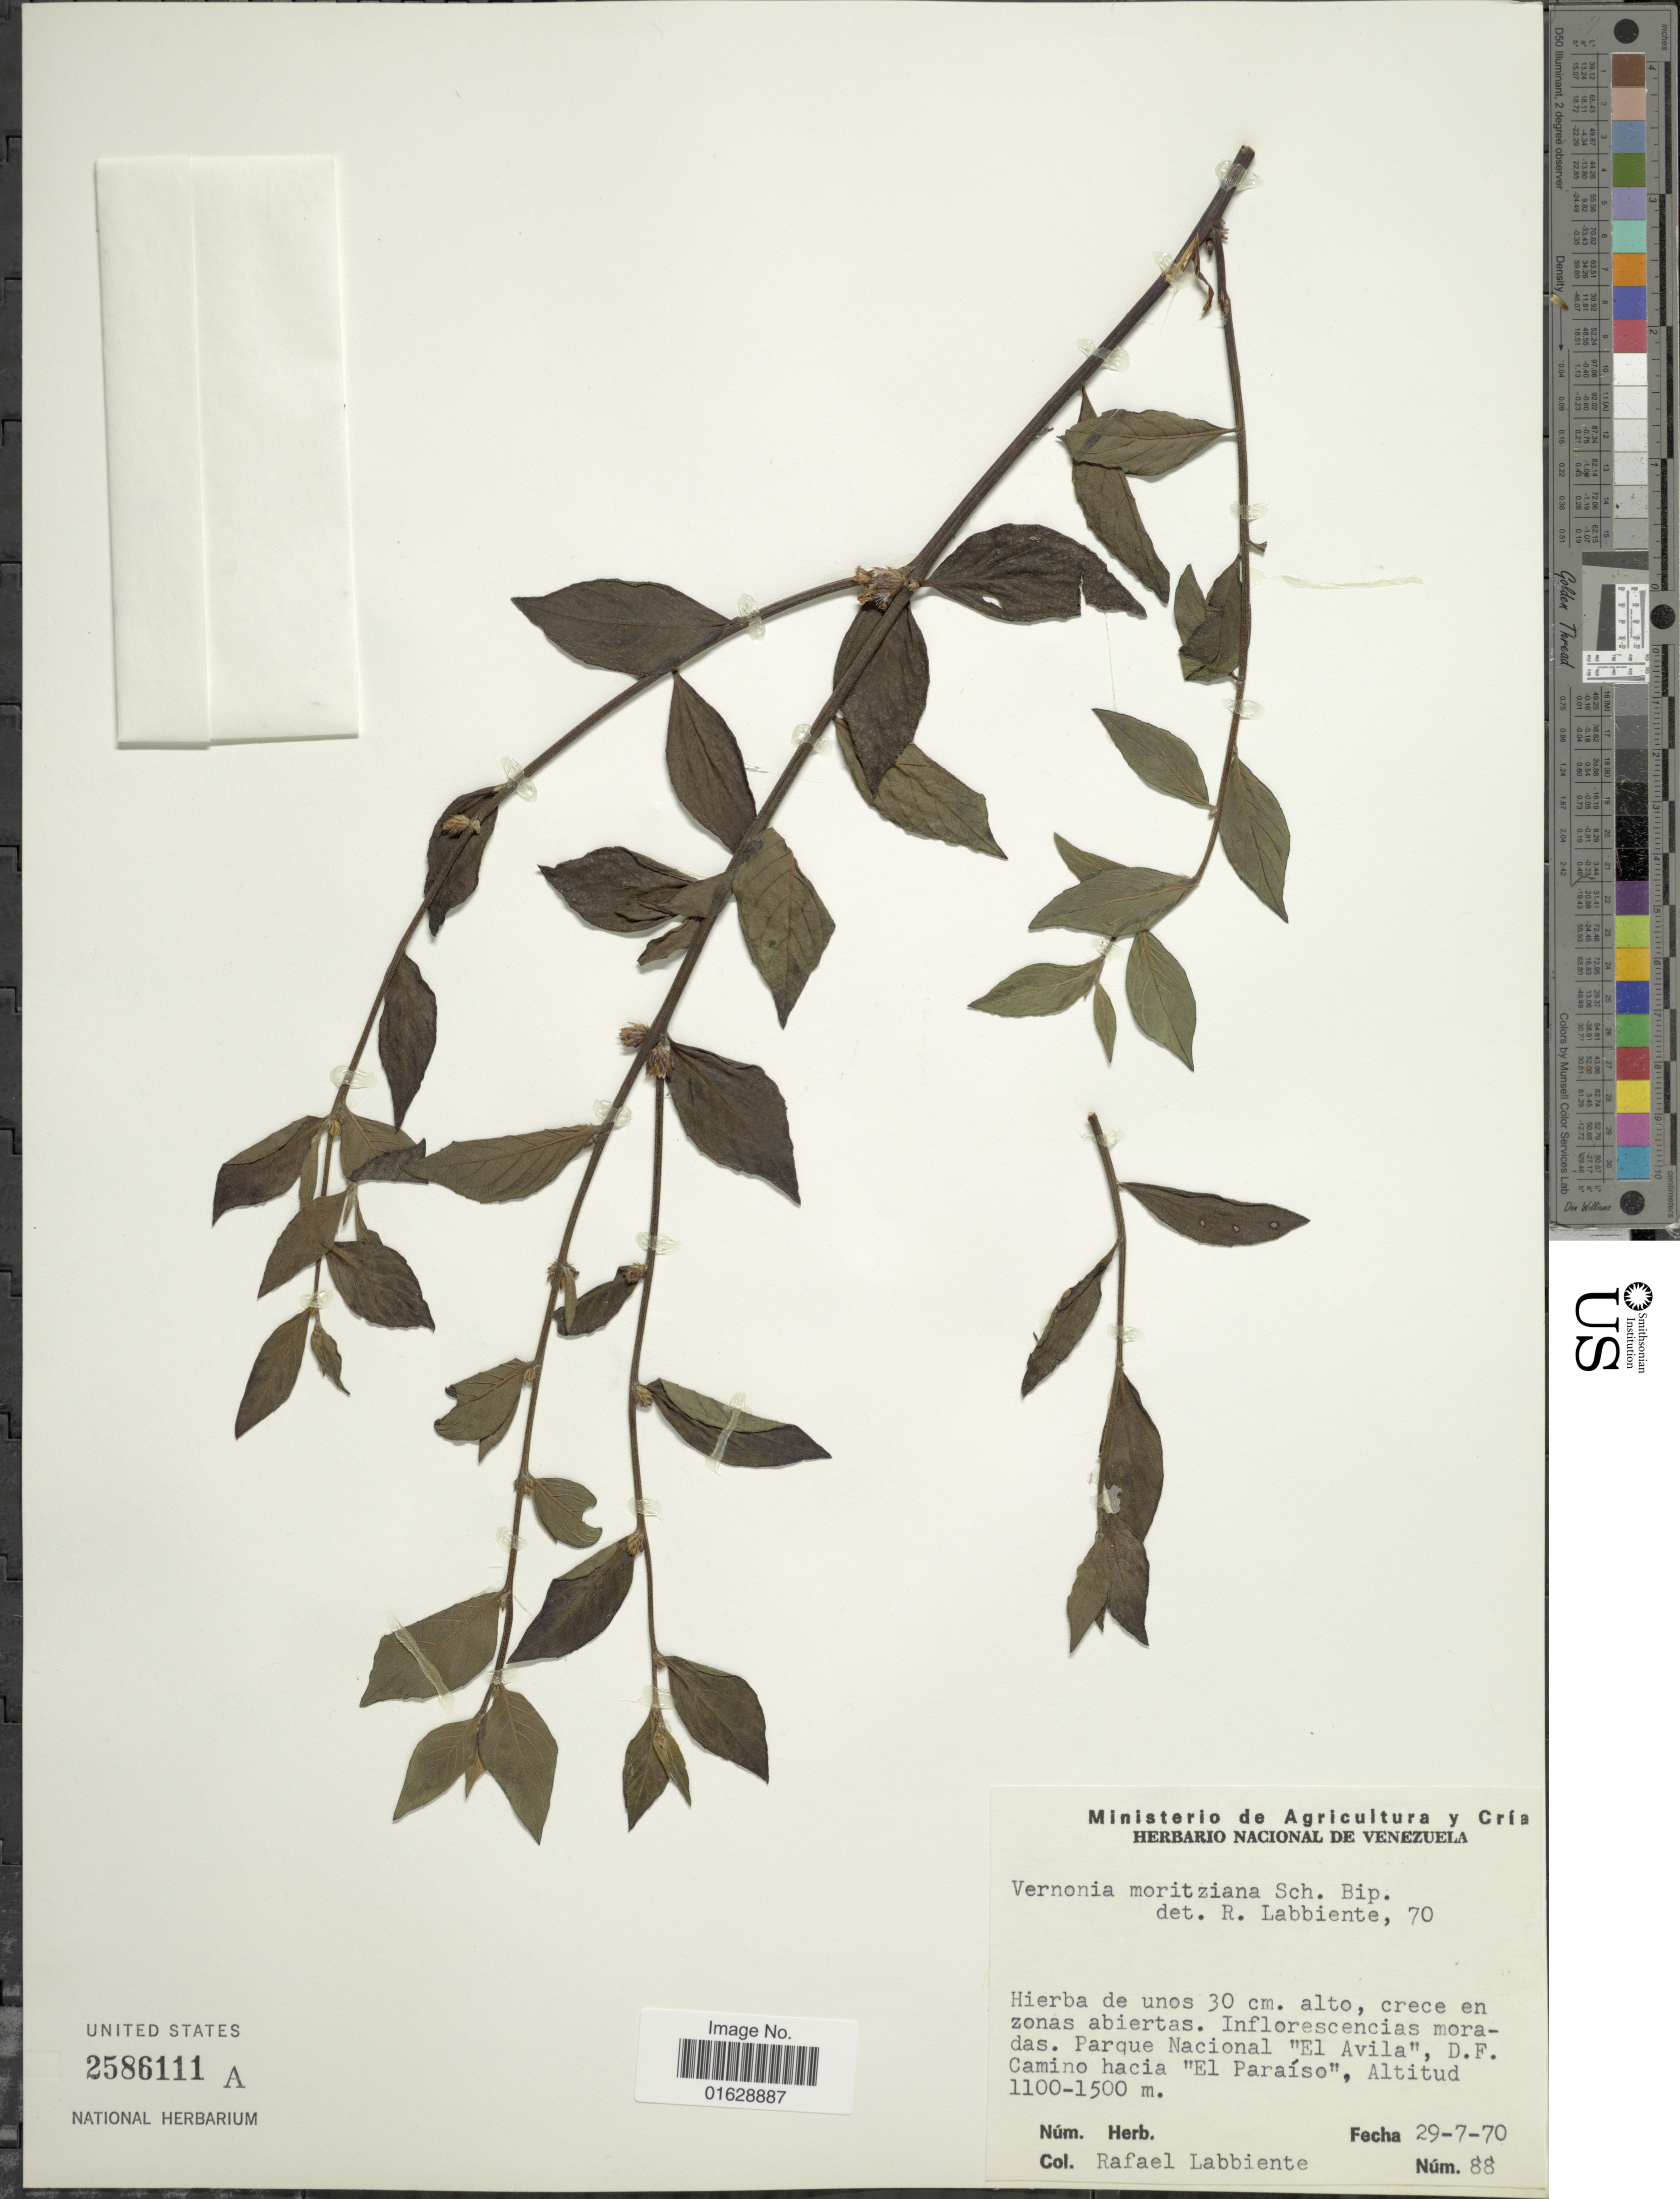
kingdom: Plantae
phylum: Tracheophyta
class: Magnoliopsida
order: Asterales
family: Asteraceae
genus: Lepidaploa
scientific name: Lepidaploa gracilis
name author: (Kunth) H. Rob.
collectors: R. Labbiente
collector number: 88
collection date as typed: Transcribed d/m/y: 29/7/70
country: Honduras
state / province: El Paraíso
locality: Parque Nacional 'El Avila', D.F. Camino hacia 'El Paraiso'.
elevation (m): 1100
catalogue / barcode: US 2586111A